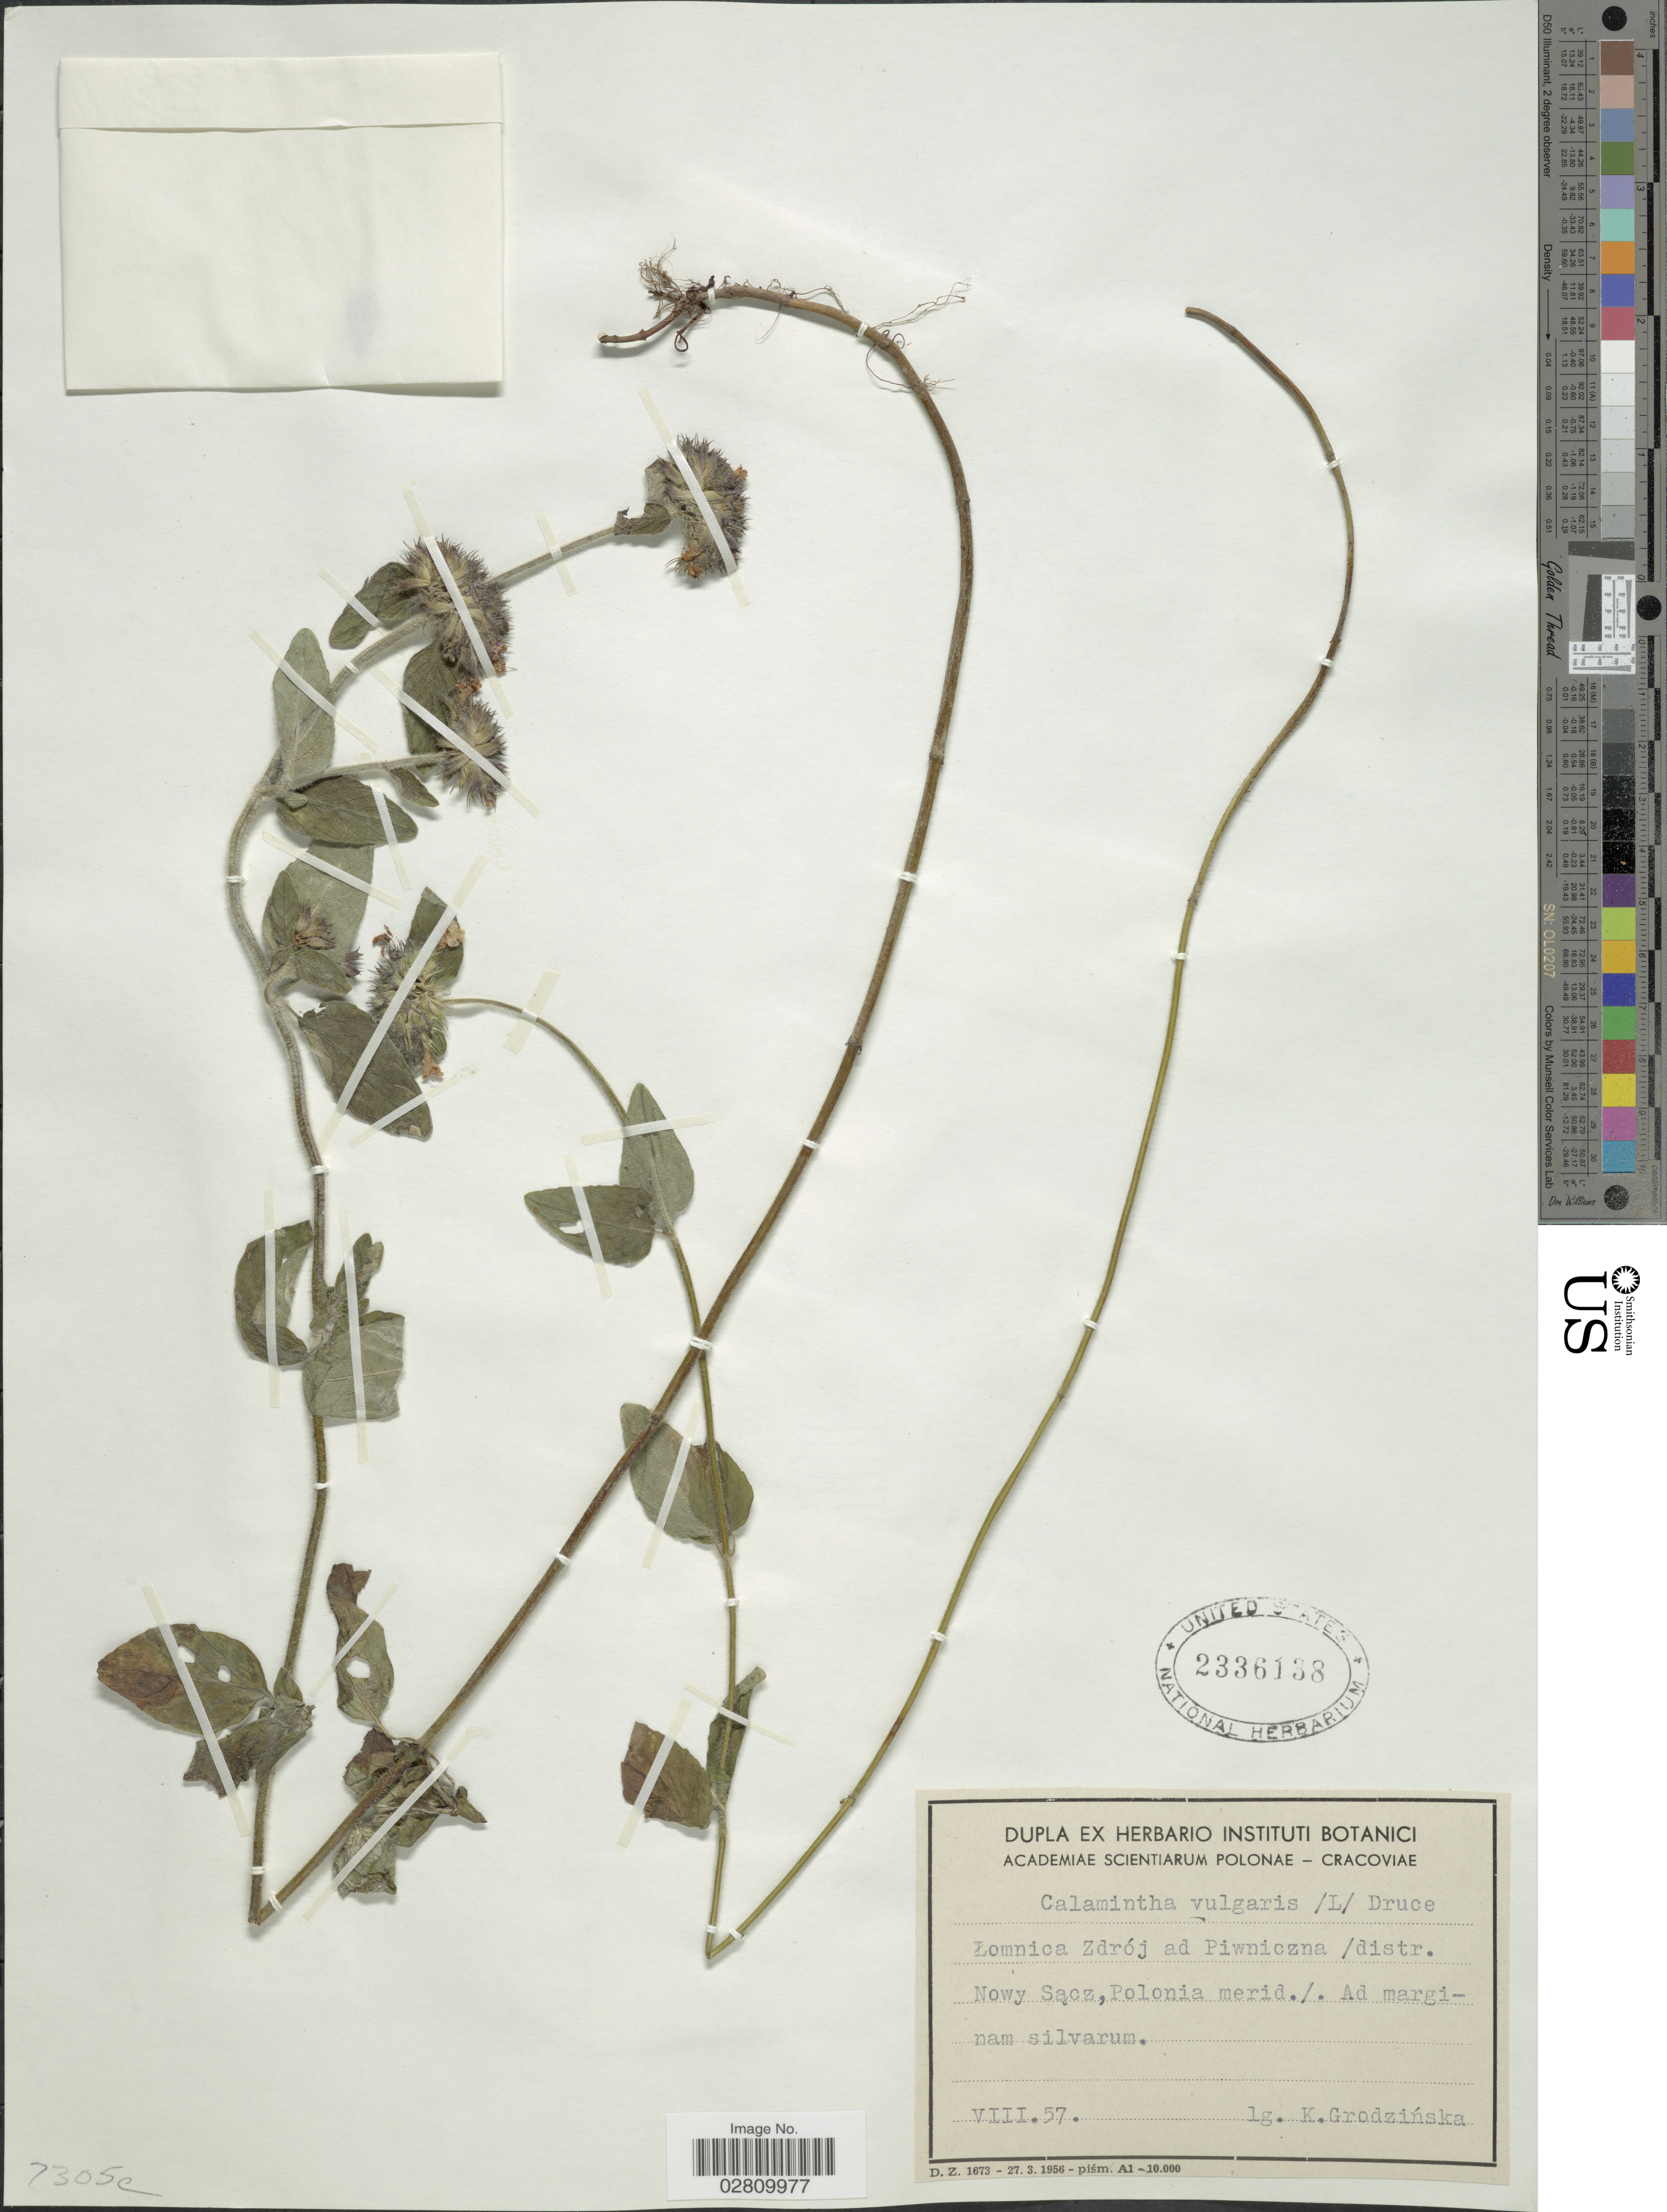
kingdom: Plantae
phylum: Tracheophyta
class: Magnoliopsida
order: Lamiales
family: Lamiaceae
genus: Clinopodium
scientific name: Clinopodium vulgare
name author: L.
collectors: K. Grodzinska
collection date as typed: Transcribed d/m/y: /8/57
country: Poland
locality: Lomnica Zdrój ad Piwniczna /distr. Nowy Sacz, Polonia merid./. Ad marginam silvarum.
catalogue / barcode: US 2336138